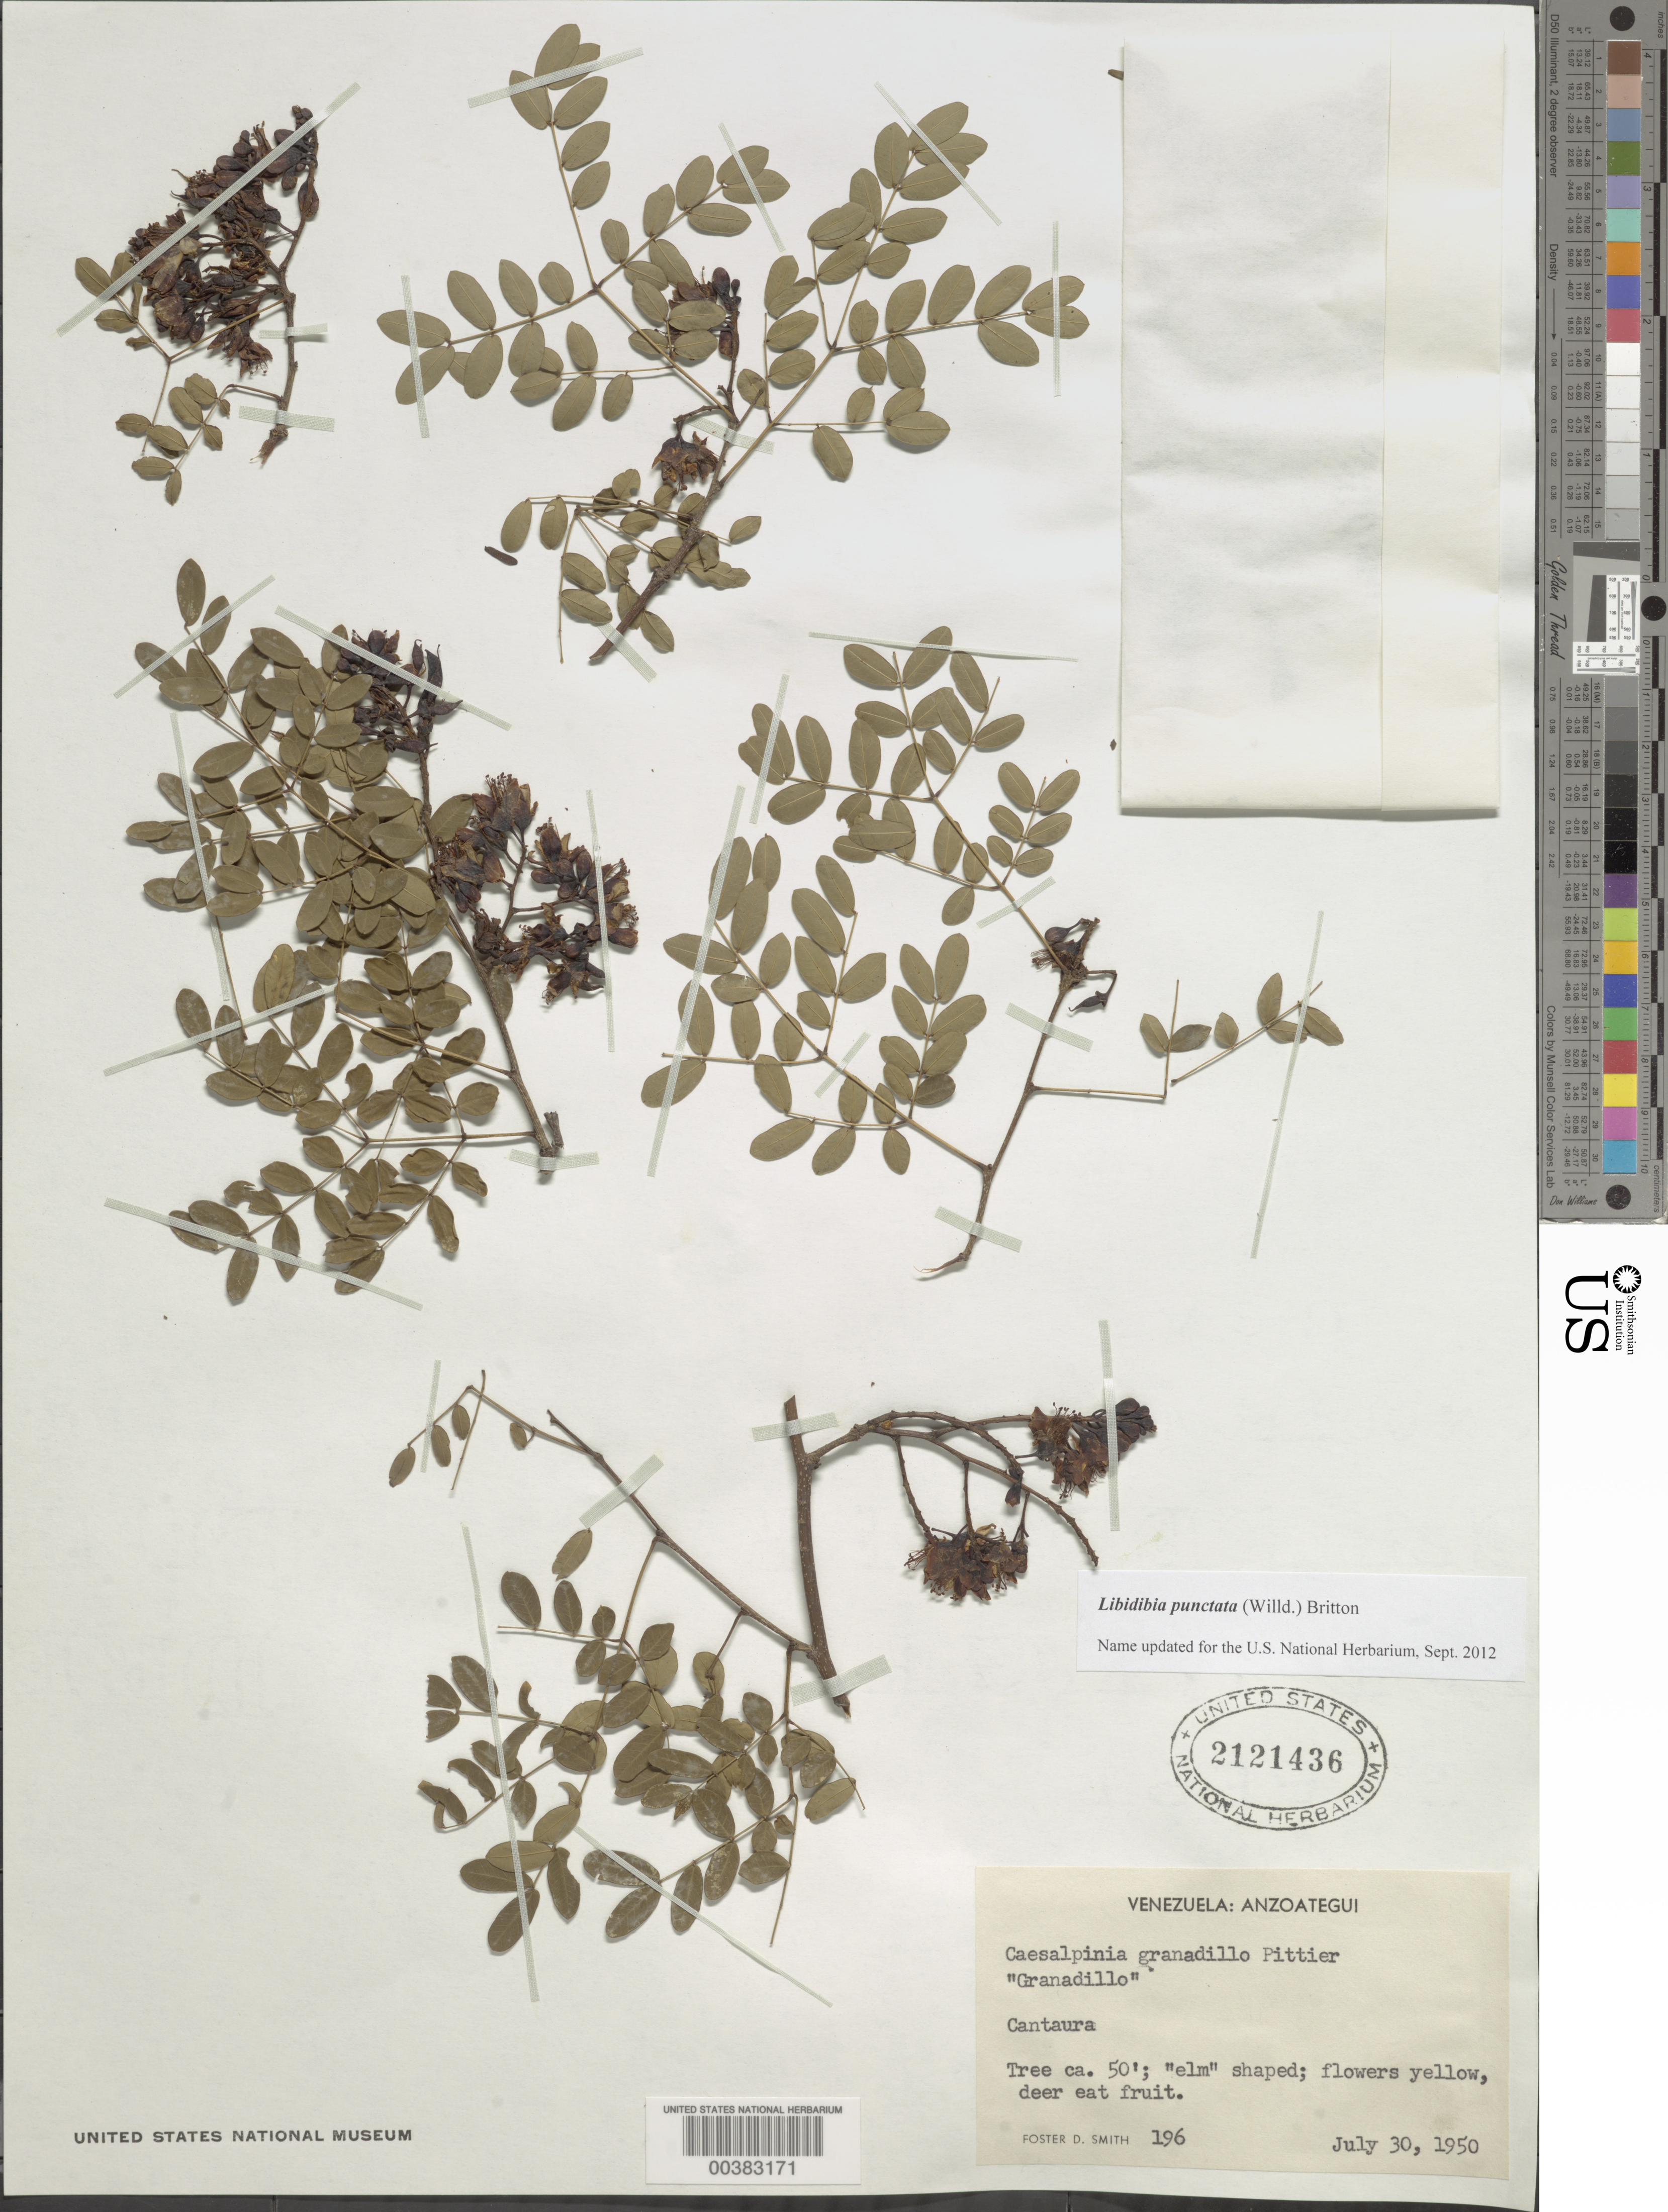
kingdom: Plantae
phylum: Tracheophyta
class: Magnoliopsida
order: Fabales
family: Fabaceae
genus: Libidibia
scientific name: Libidibia punctata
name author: (Willd.) Britton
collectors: F. Smith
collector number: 196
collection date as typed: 30 Jul 1950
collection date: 1950-07-30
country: Venezuela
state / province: Anzoategui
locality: Cantaura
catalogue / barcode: US 2121436